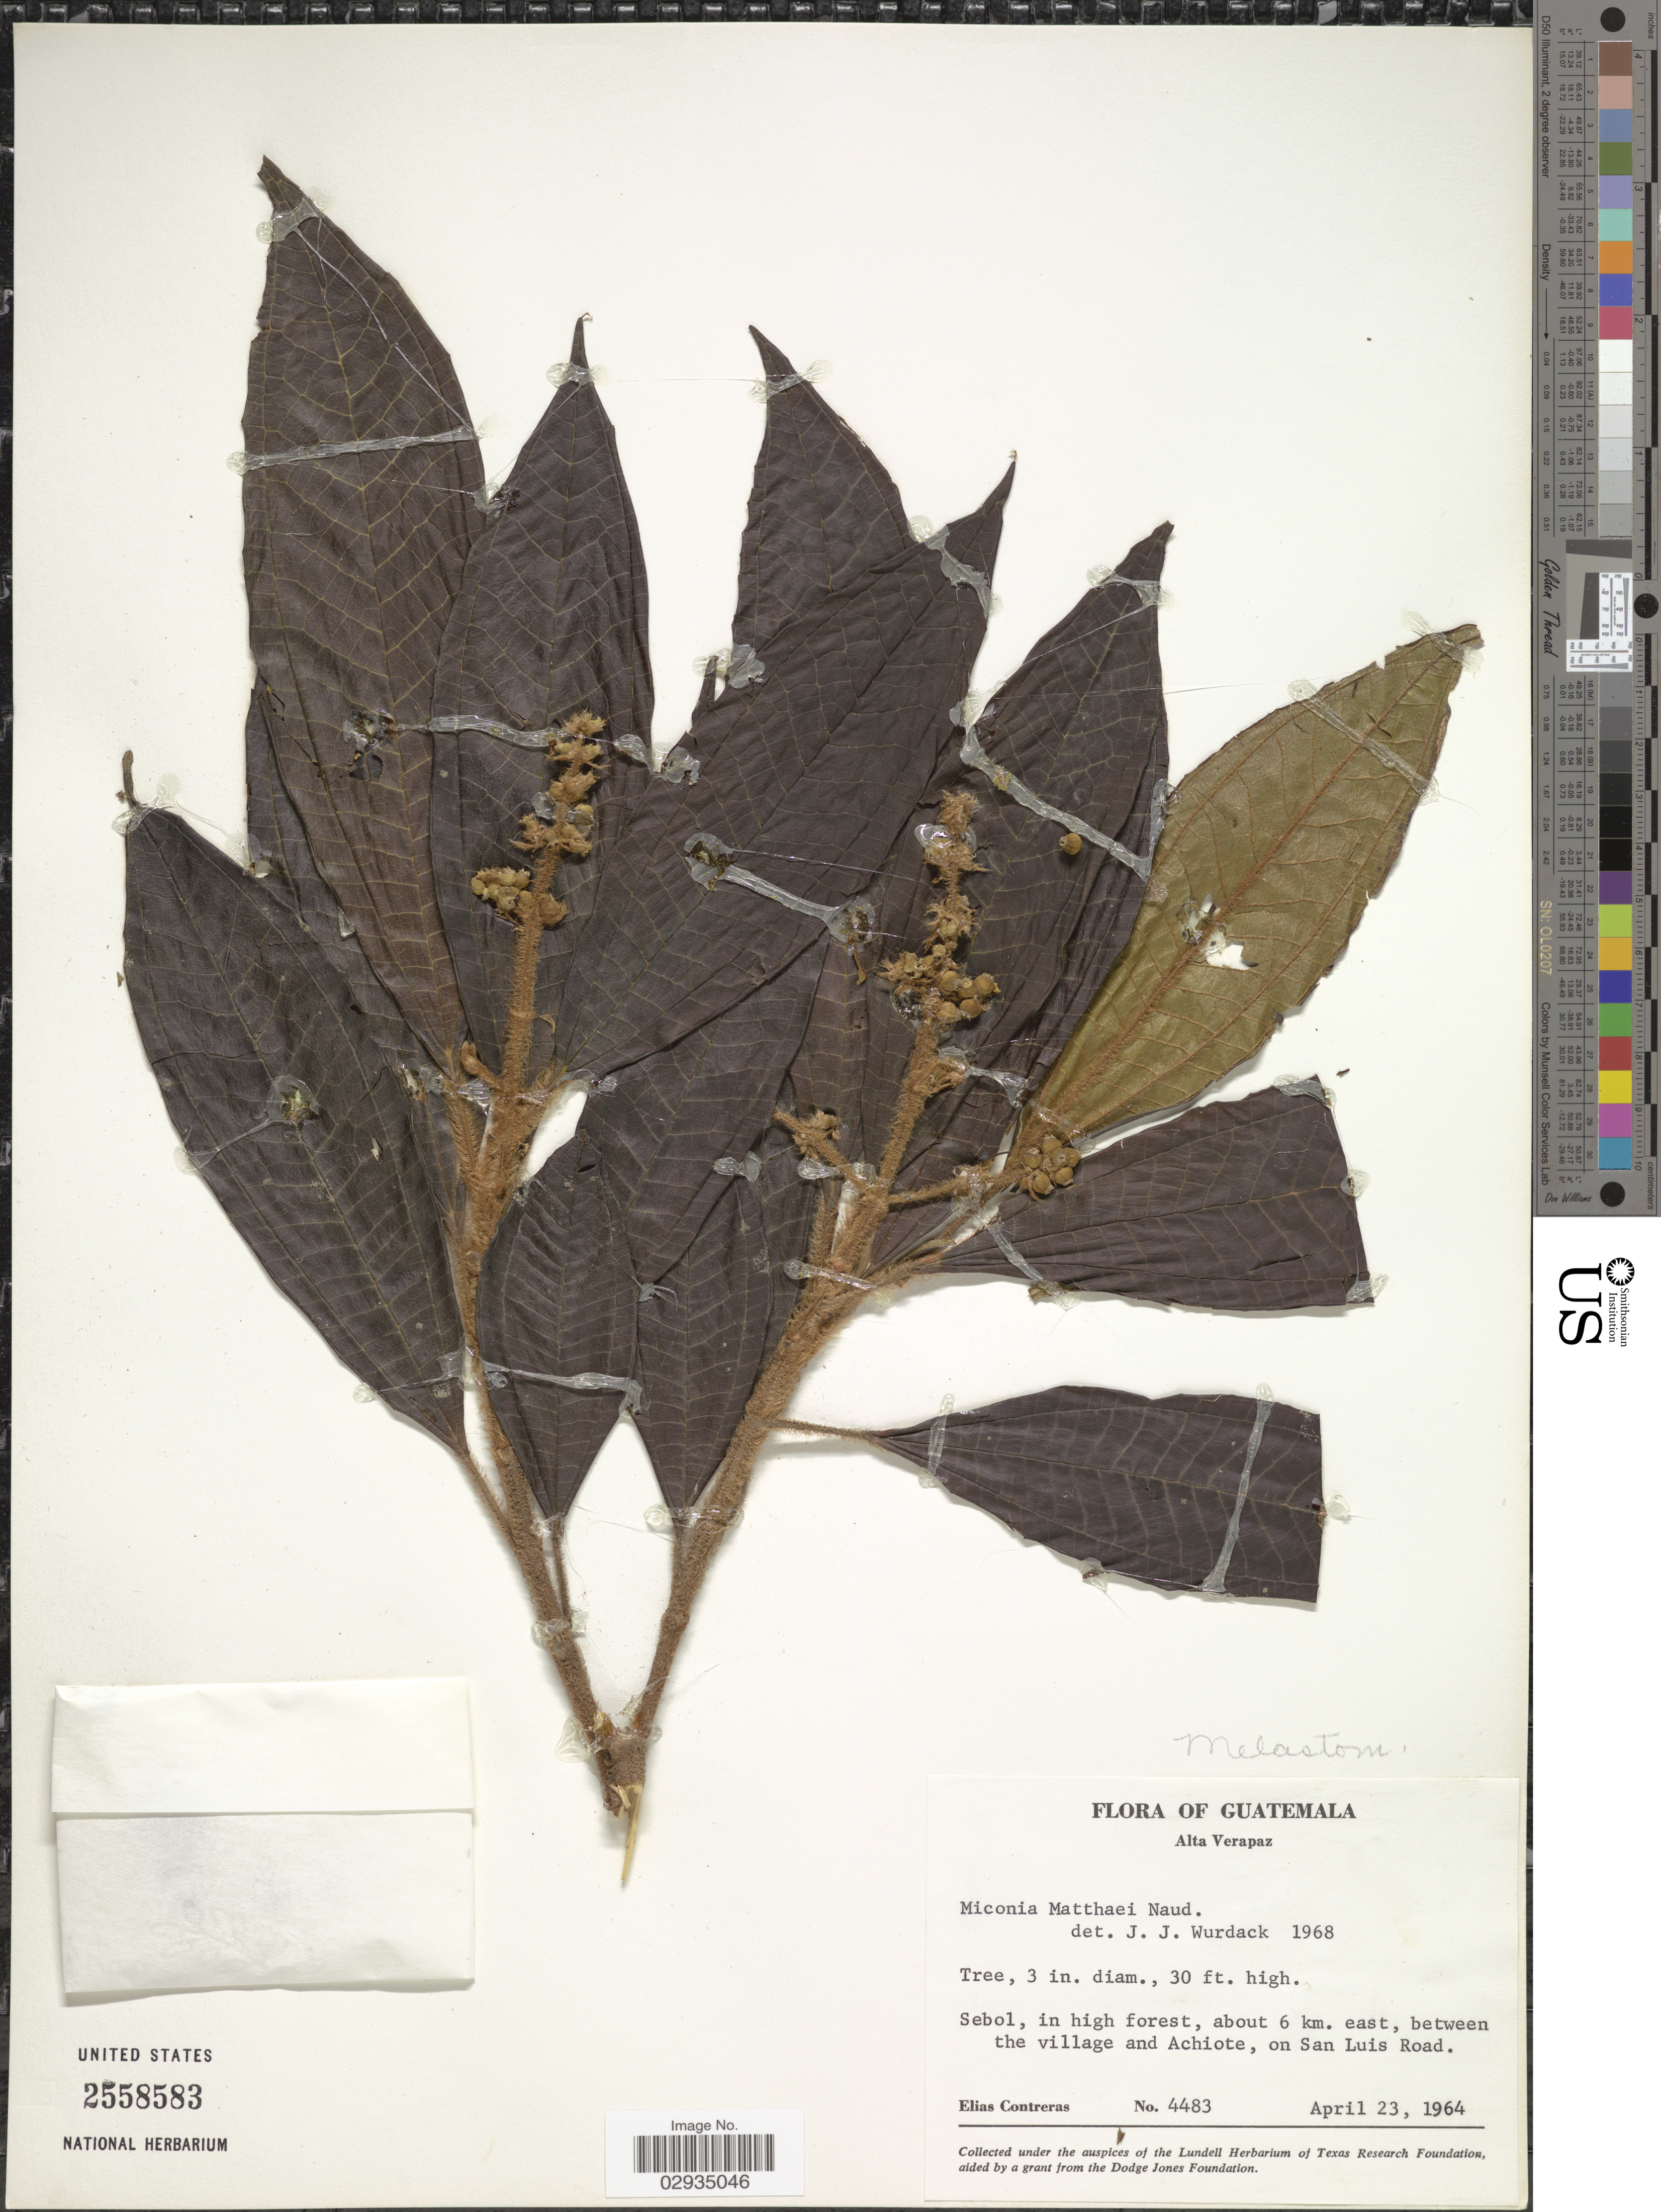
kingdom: Plantae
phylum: Tracheophyta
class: Magnoliopsida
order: Myrtales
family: Melastomataceae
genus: Miconia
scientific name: Miconia matthaei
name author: Naudin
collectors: E. Contreras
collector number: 4483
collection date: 1964-04-23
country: Guatemala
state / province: Alta Verapaz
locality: Sebol, in high forest, about 6 km. east, between the village and Achiote, on San Luis Road.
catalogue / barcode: US 2558583